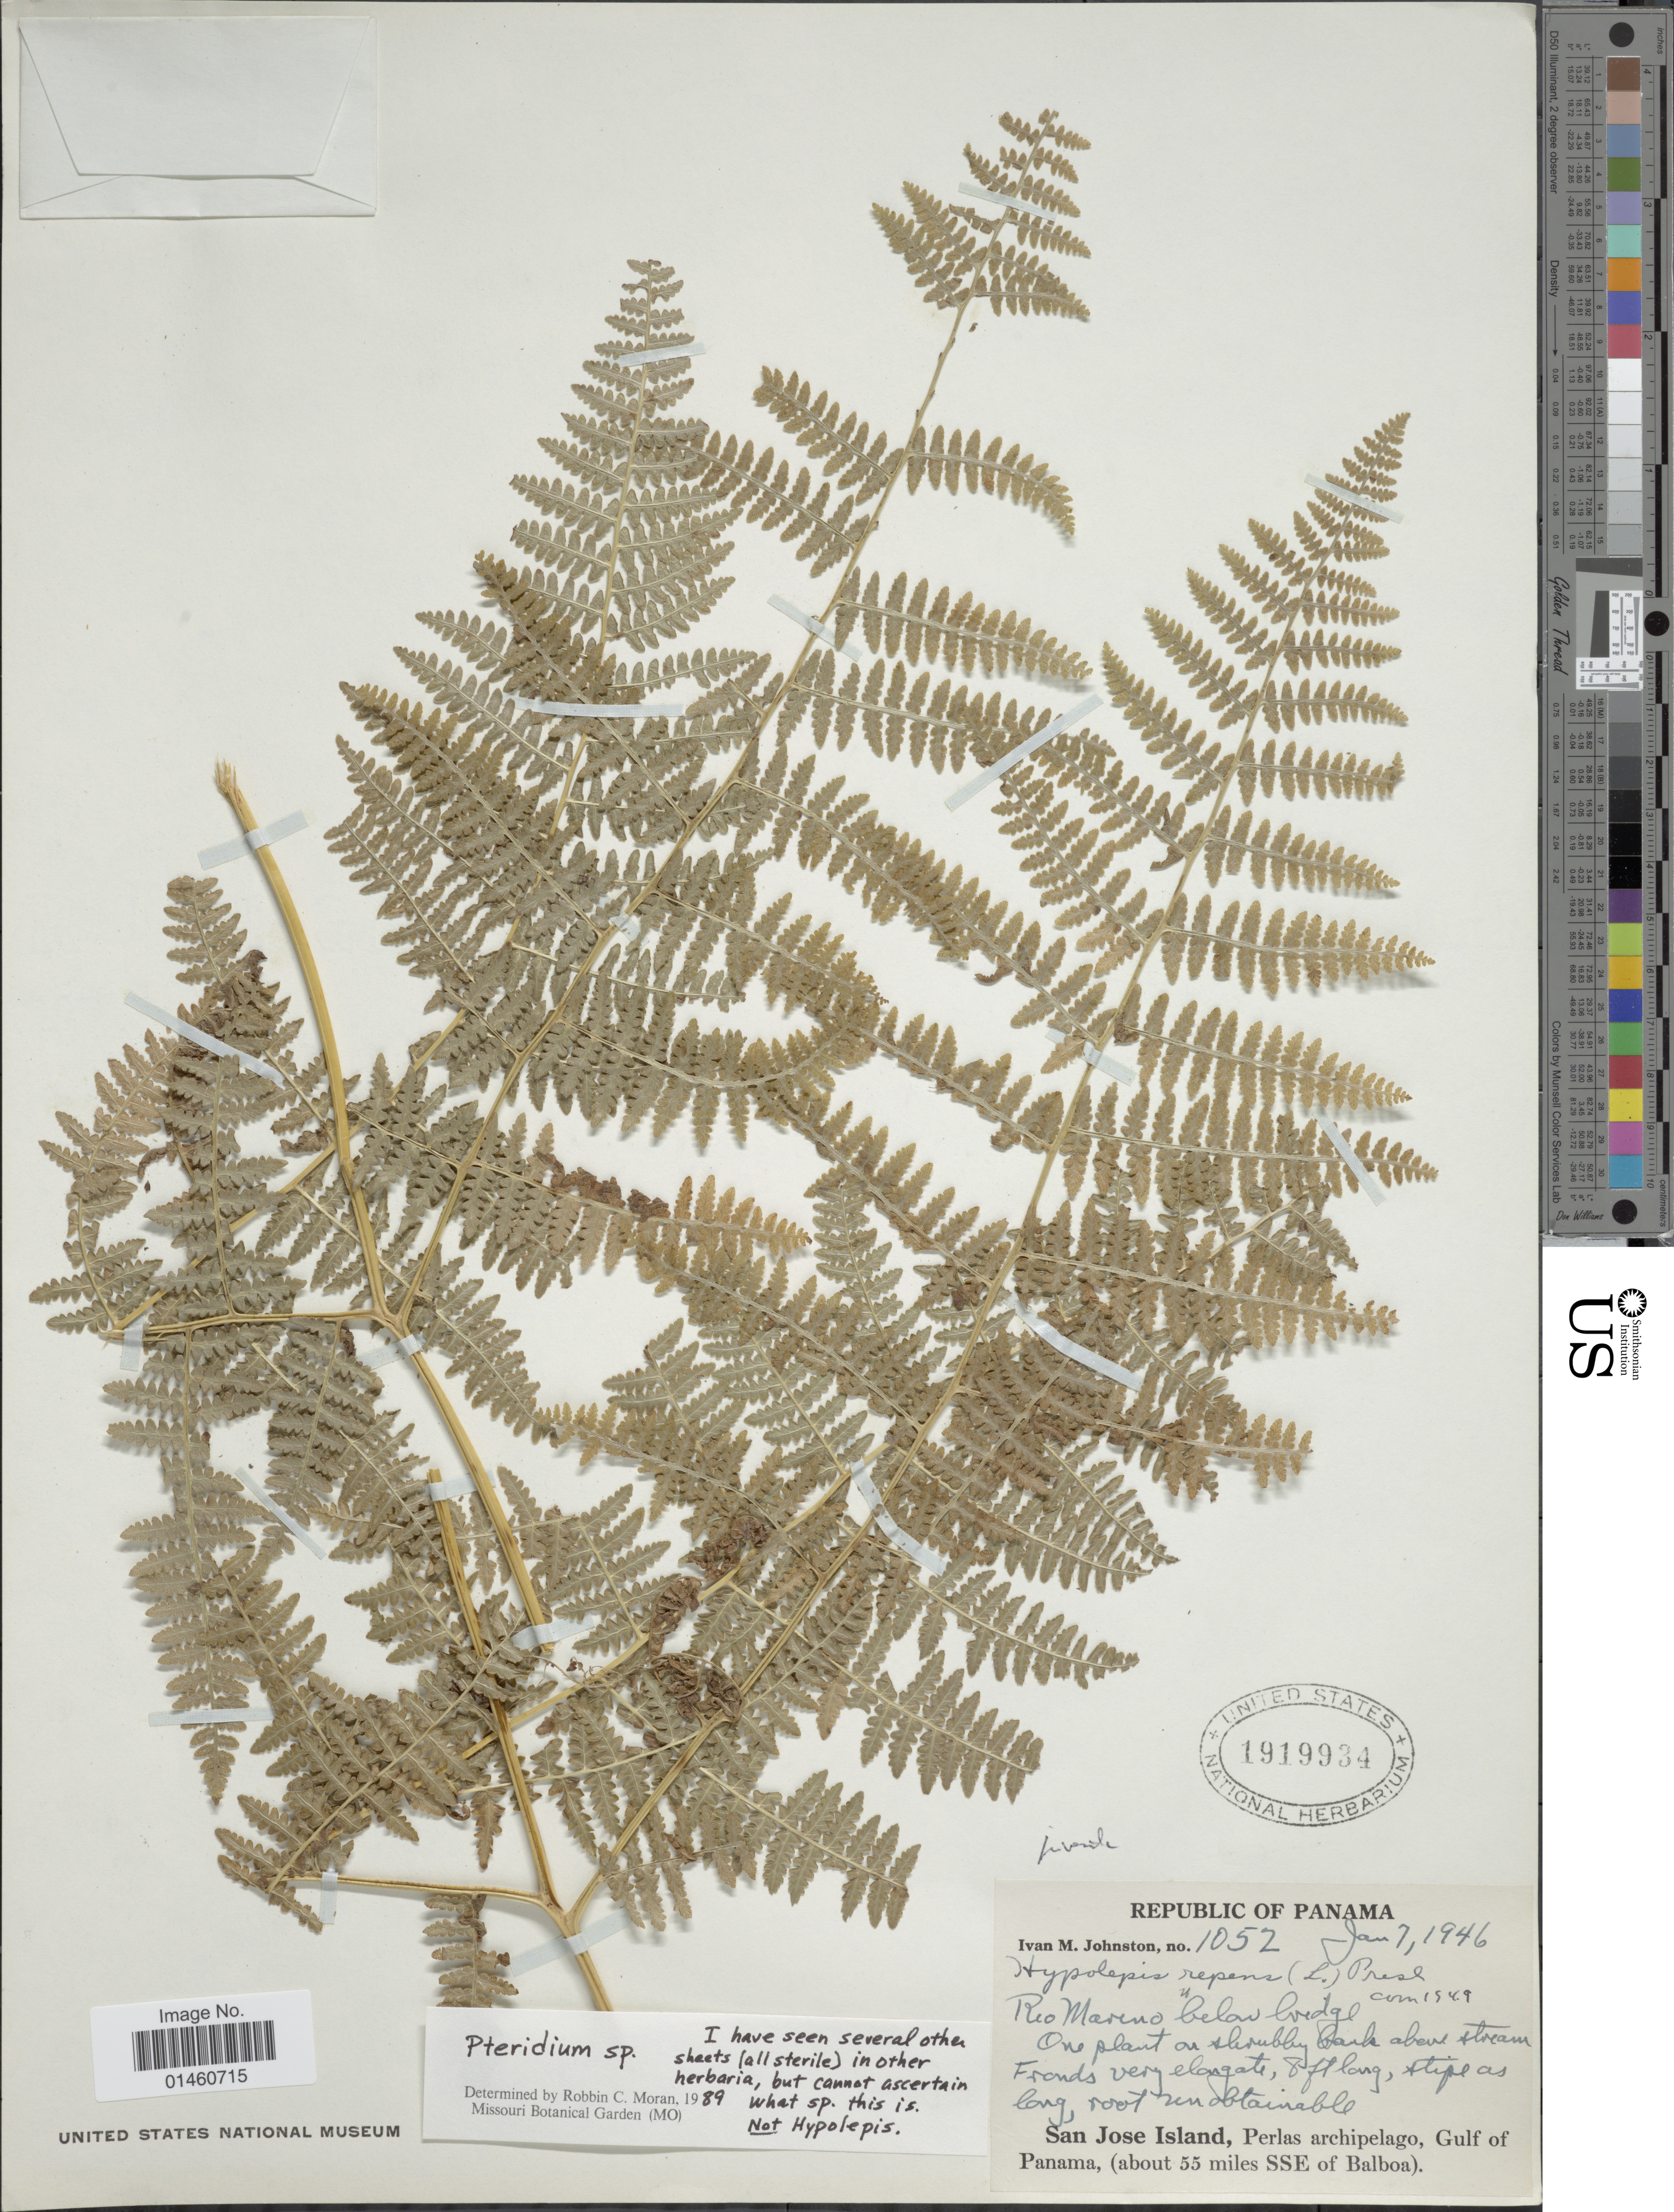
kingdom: Plantae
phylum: Tracheophyta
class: Polypodiopsida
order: Polypodiales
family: Dennstaedtiaceae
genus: Pteridium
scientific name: Pteridium aquilinum var. arachnoideum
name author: (Kaulf.) Herter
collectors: I.M. Johnston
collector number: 1052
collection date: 1946-01-07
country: Panama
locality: Rio Mareno below bridge, San Jose Island, Perlas archipelago, Gulf of Panama, (about 55 miles SSE of Balboa).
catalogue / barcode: US 1919934